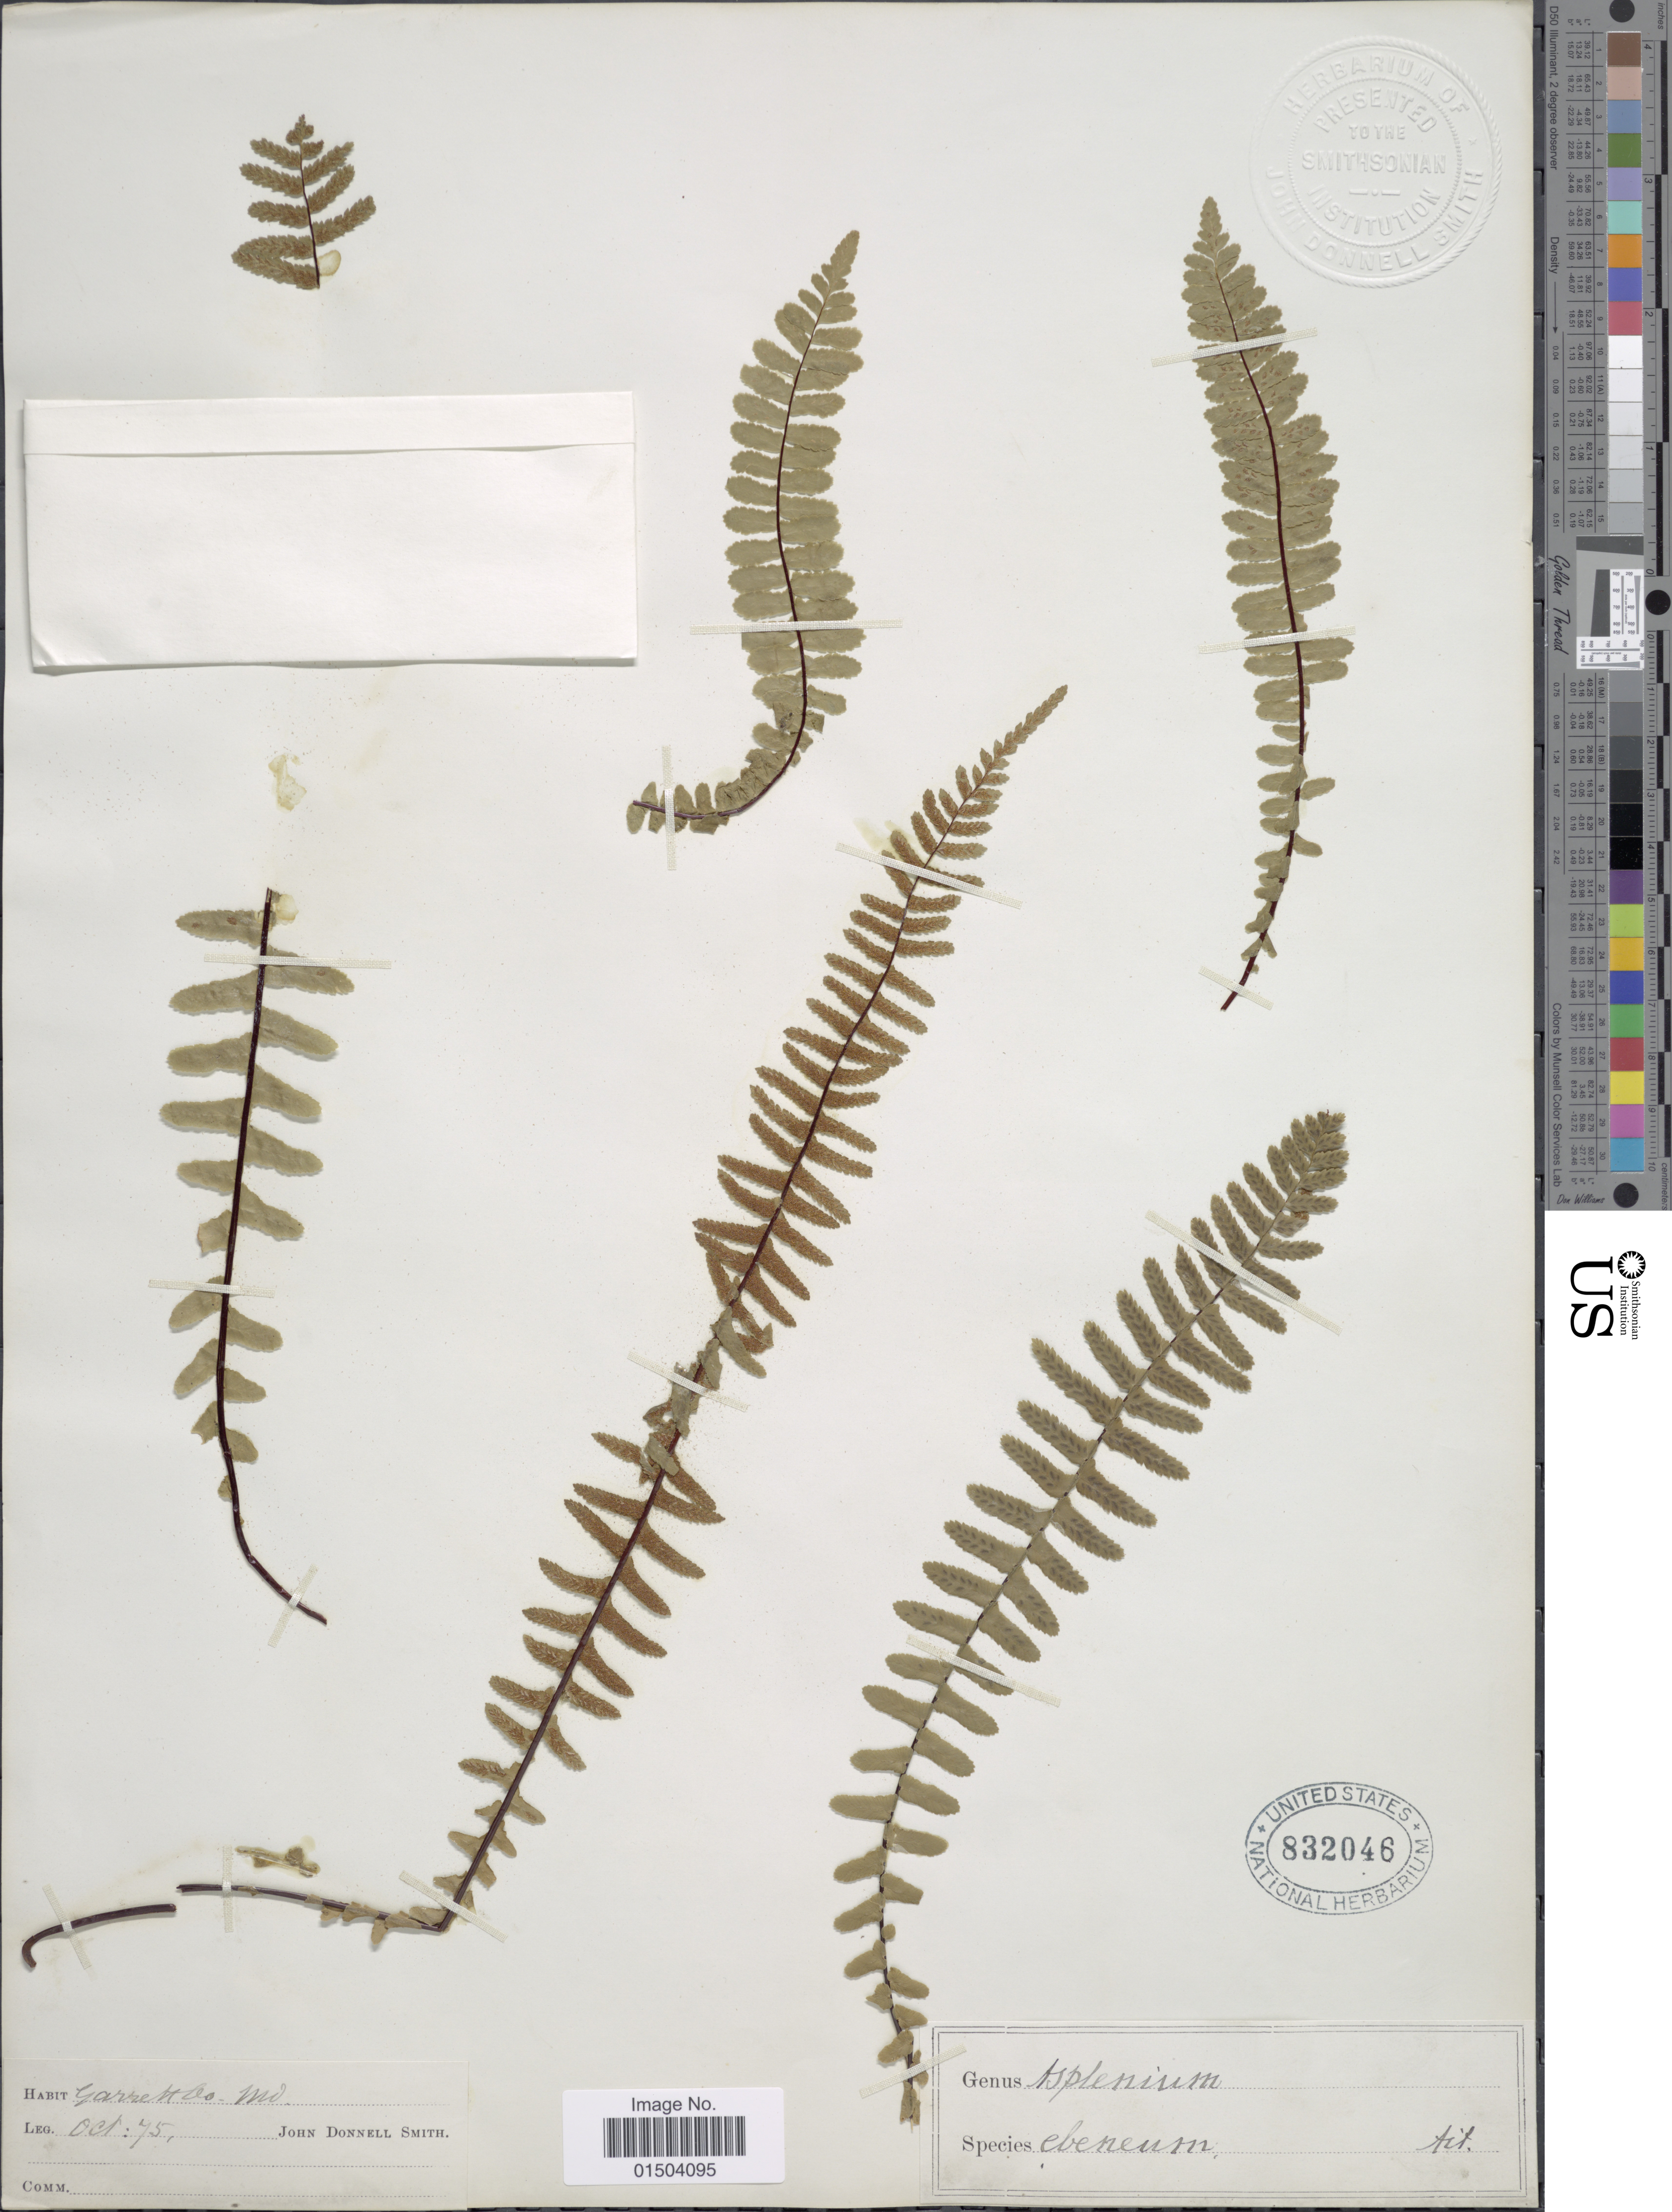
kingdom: Plantae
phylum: Tracheophyta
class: Polypodiopsida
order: Polypodiales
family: Aspleniaceae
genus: Asplenium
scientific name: Asplenium platyneuron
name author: (L.) Britton, Stearns & Poggenb.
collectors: J. Donnell Smith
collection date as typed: Transcribed d/m/y: /10/75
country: United States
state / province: Maryland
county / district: Garrett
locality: Garrett Co.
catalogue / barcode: US 832046